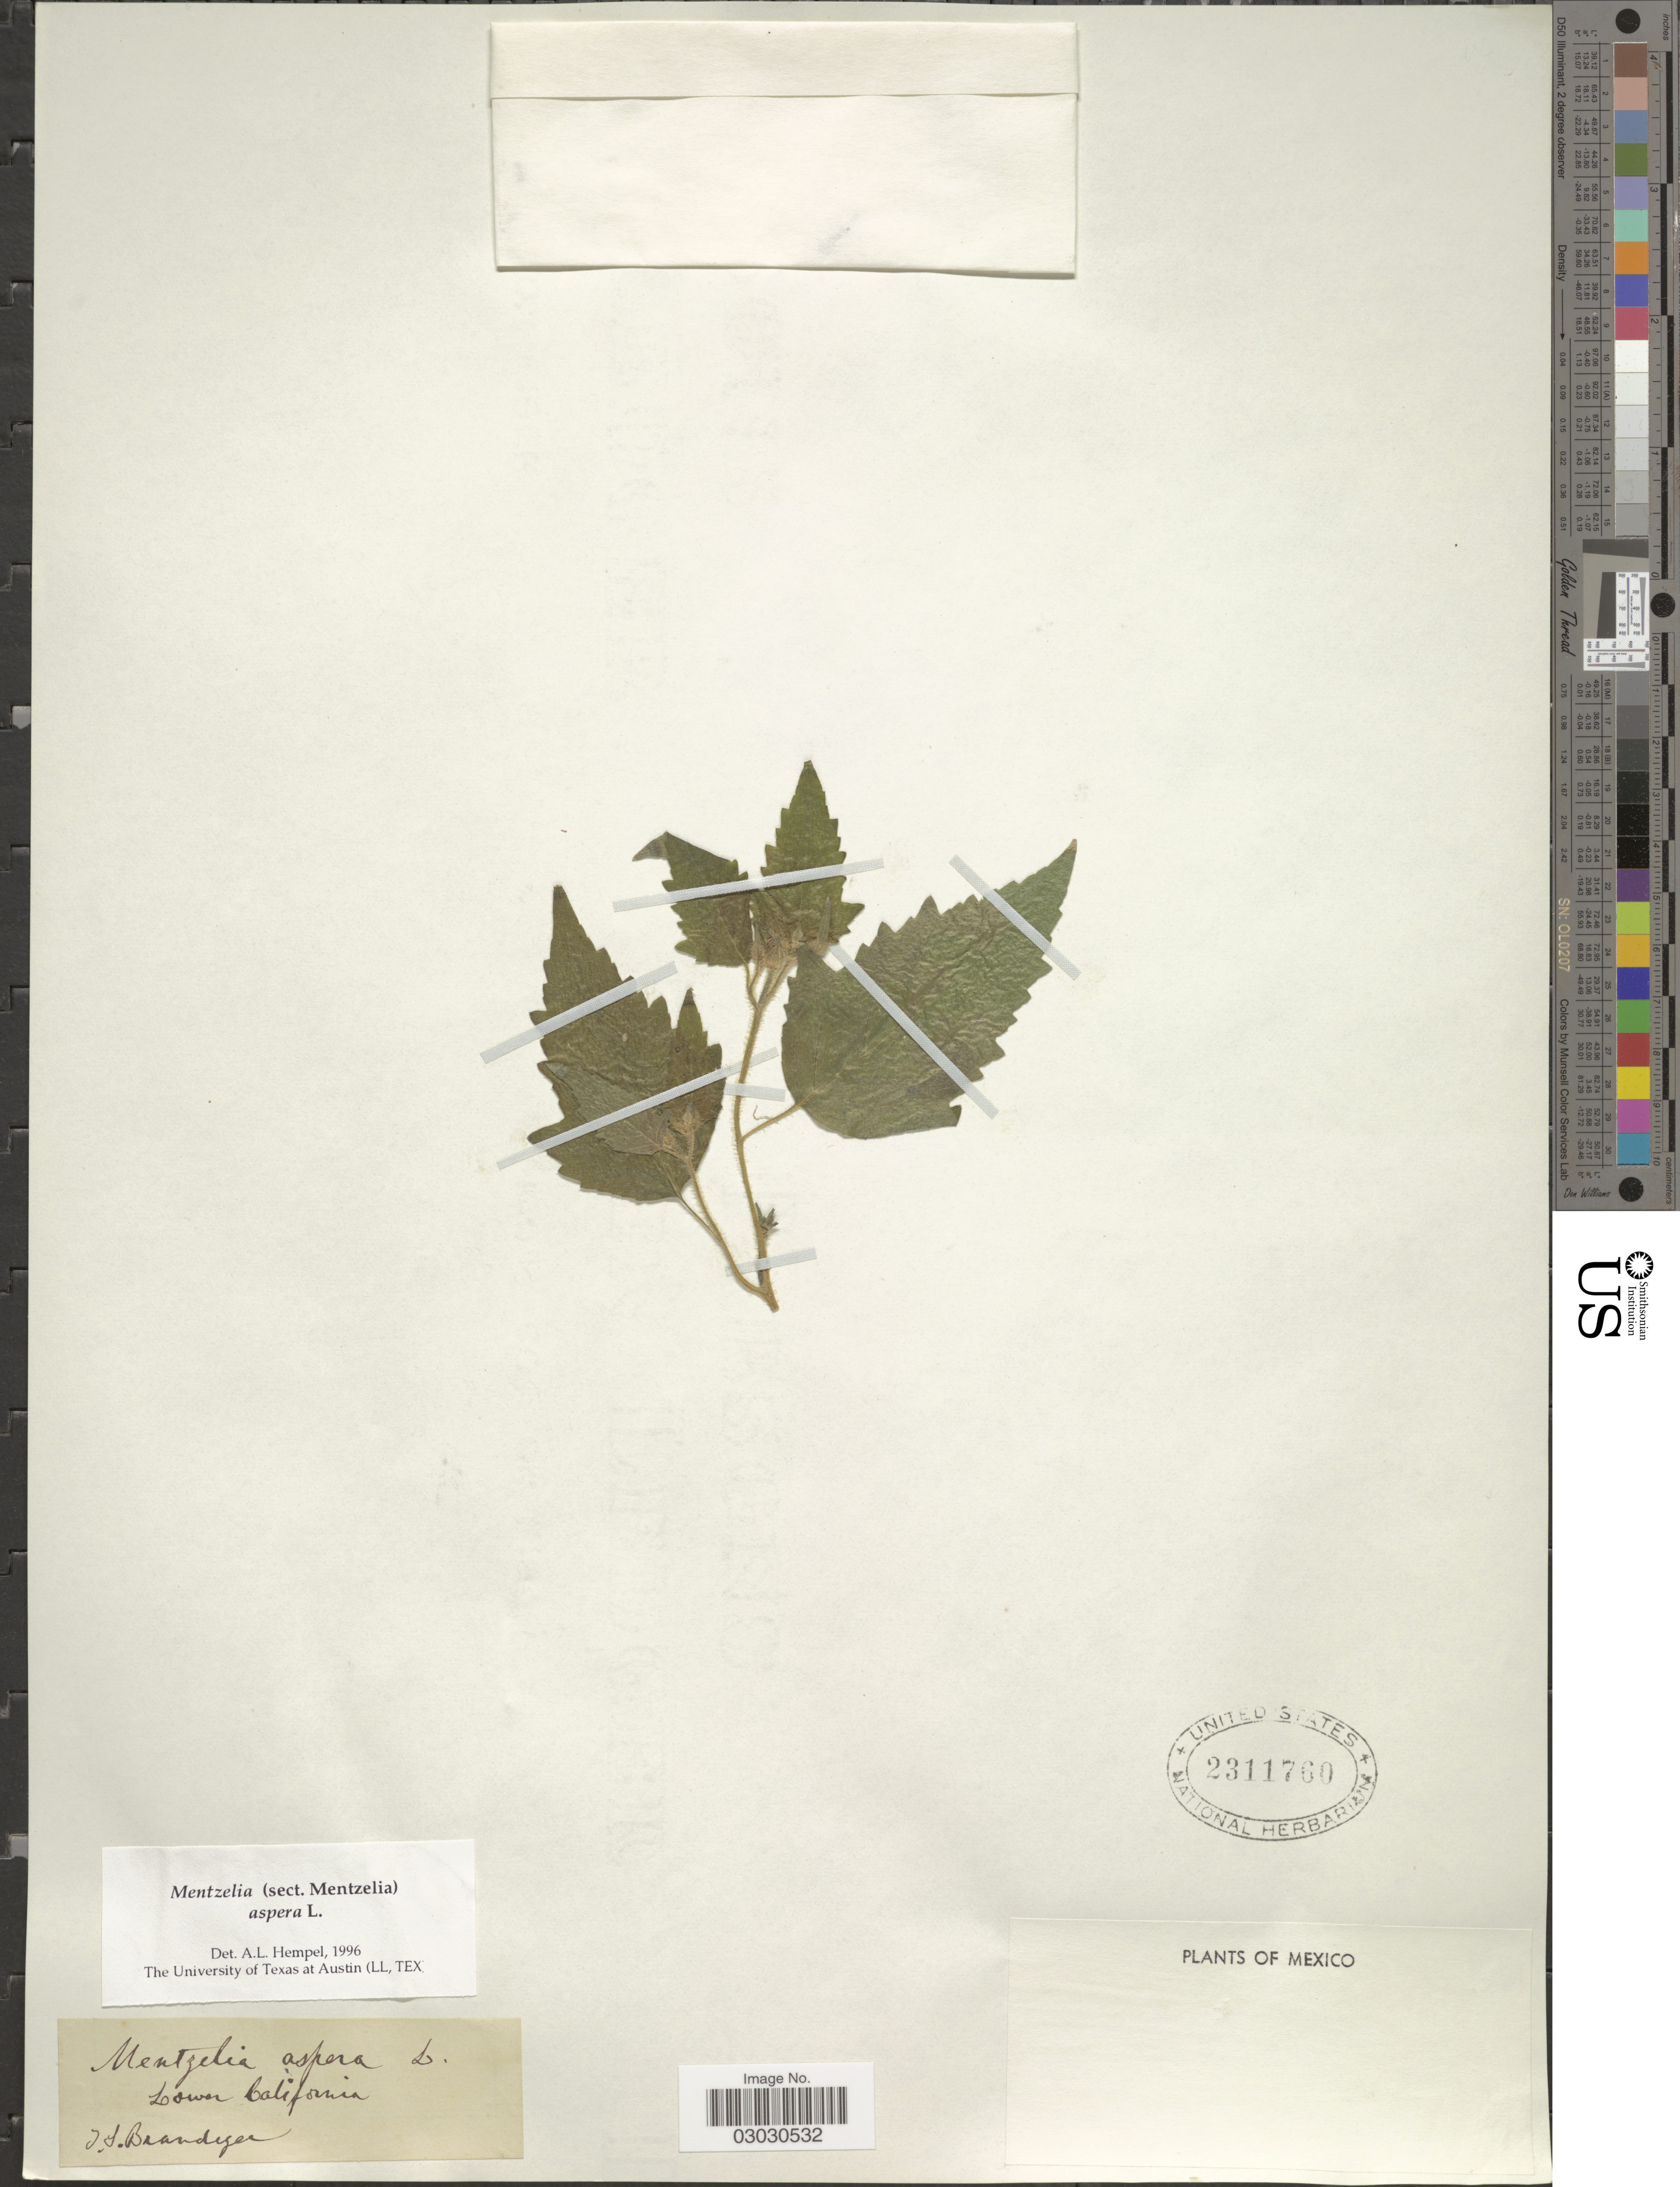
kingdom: Plantae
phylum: Tracheophyta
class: Magnoliopsida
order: Cornales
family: Loasaceae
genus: Mentzelia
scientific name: Mentzelia aspera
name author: L.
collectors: J. S. Brandegee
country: Mexico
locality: Lower California.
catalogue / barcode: US 2311760